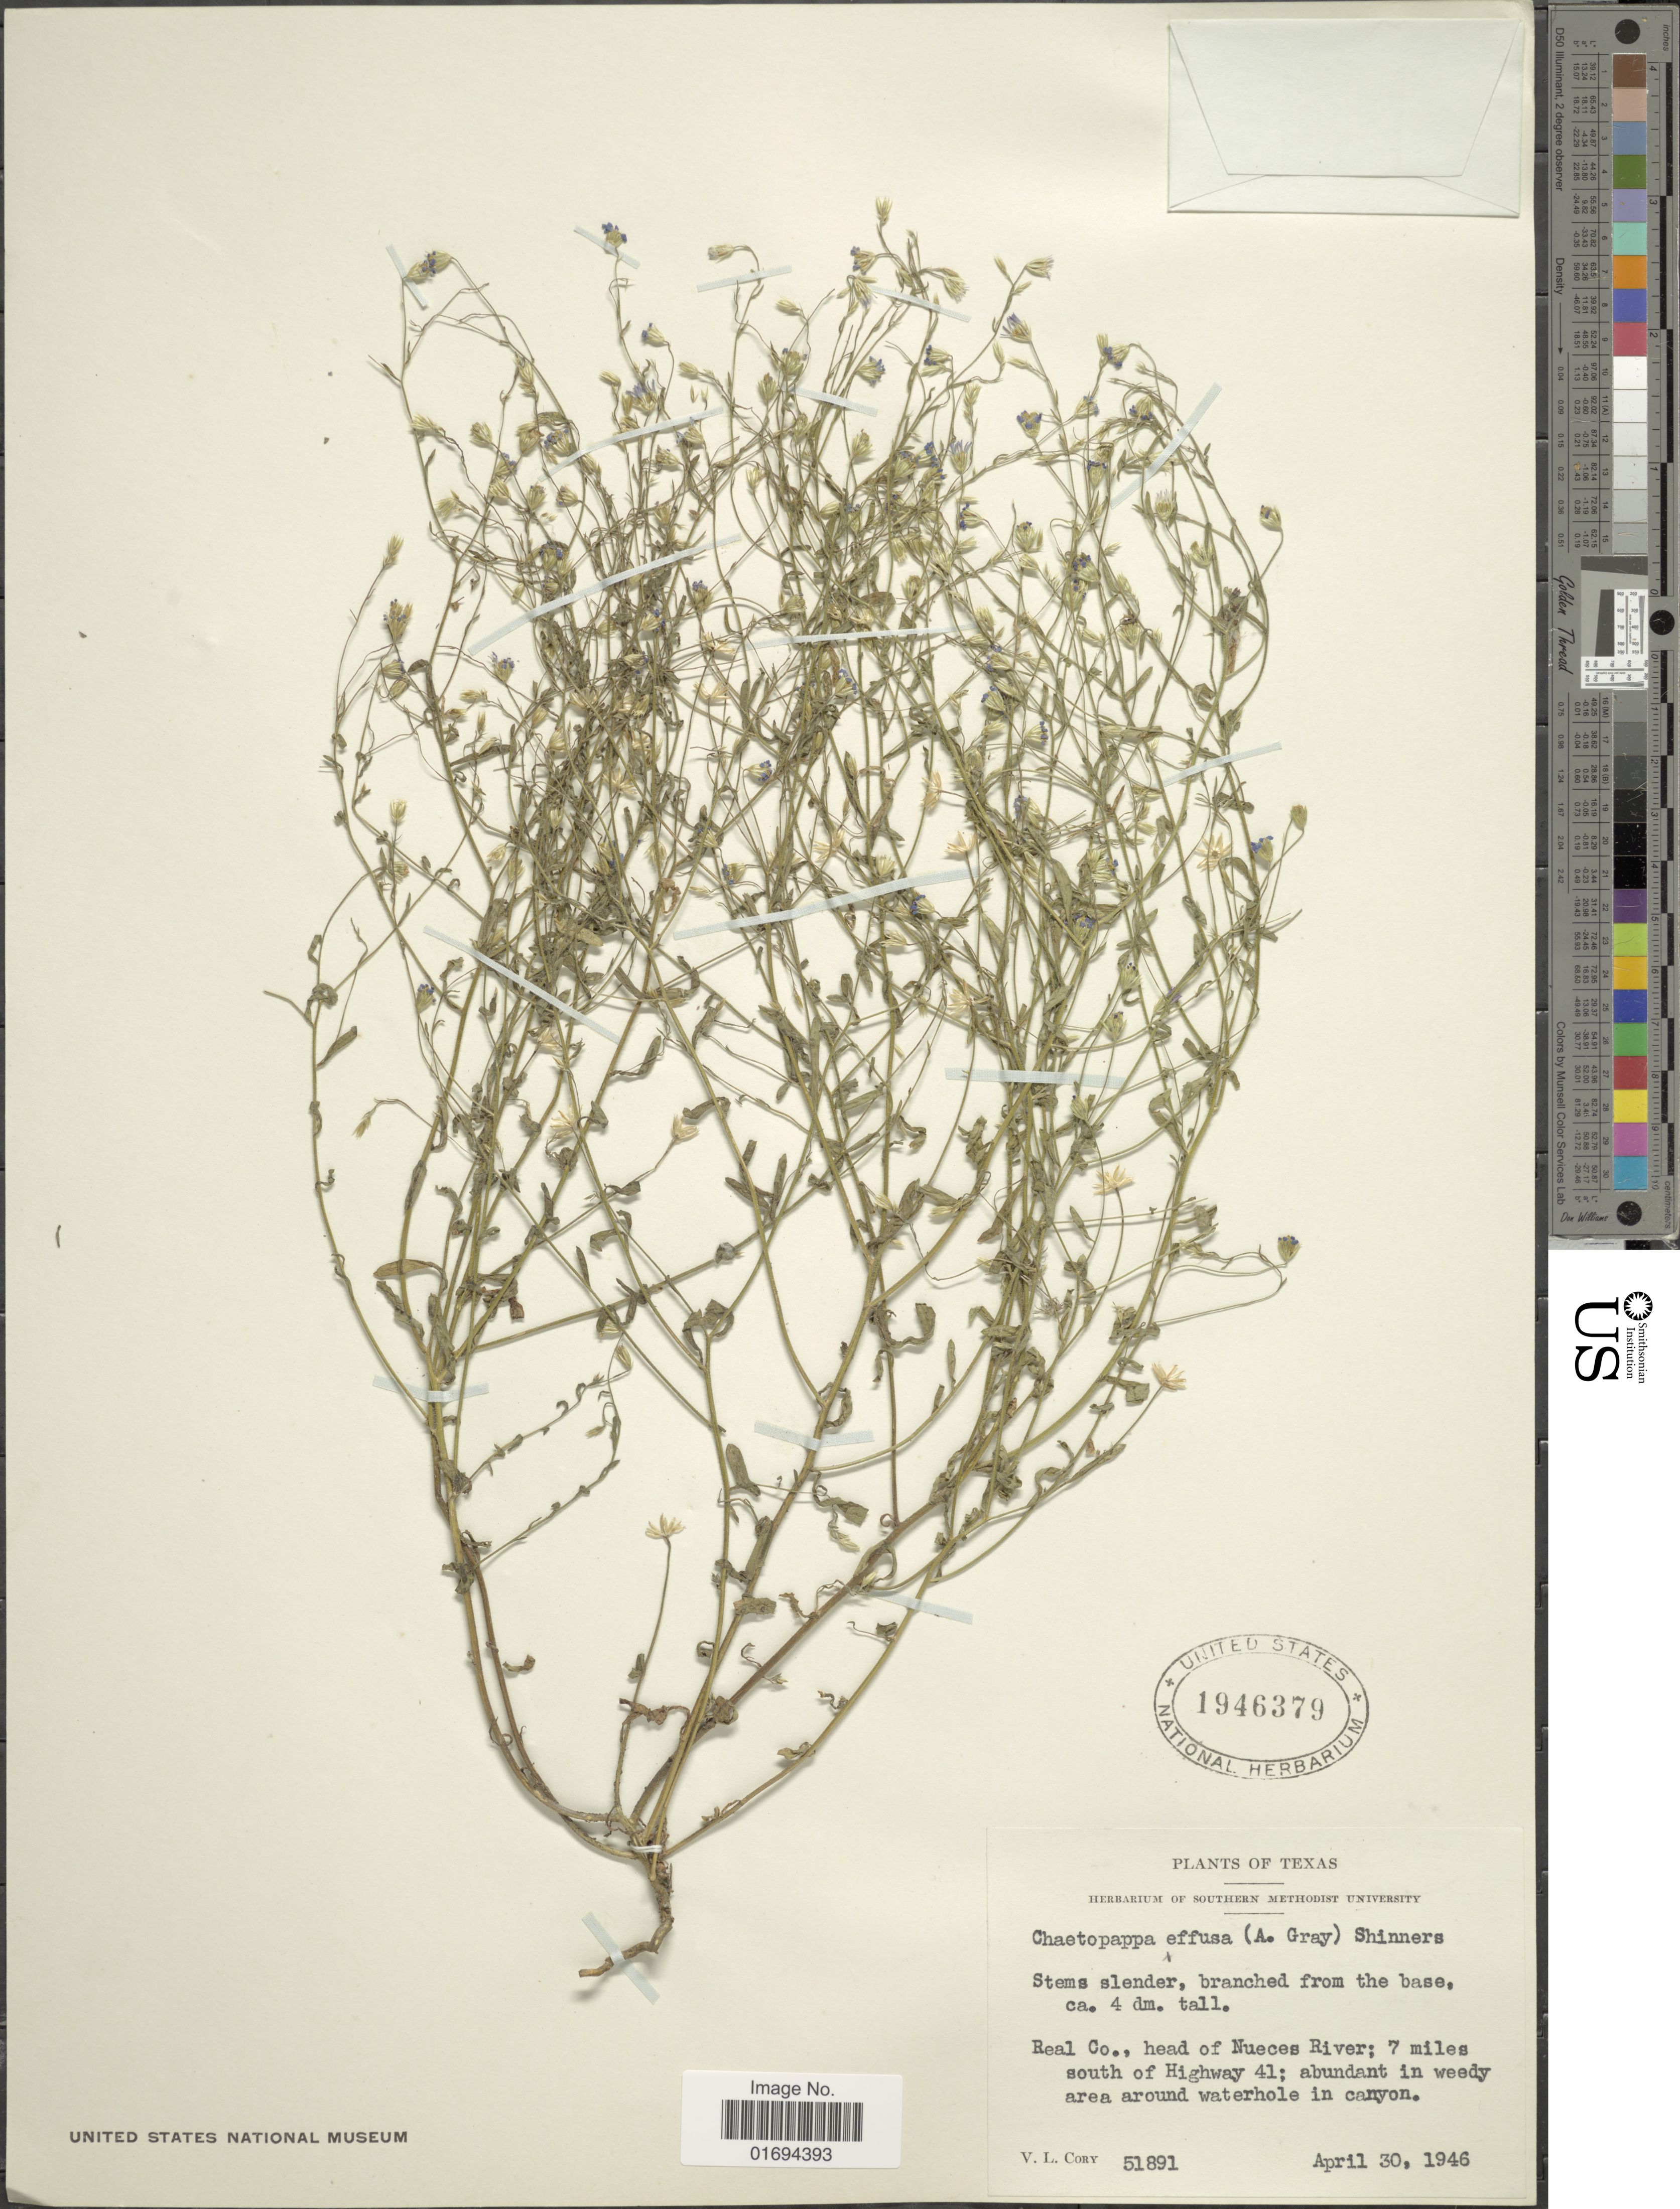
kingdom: Plantae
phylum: Tracheophyta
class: Magnoliopsida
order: Asterales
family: Asteraceae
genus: Chaetopappa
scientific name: Chaetopappa effusa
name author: (A. Gray) Shinners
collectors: V. Cory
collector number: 51891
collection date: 1946-04-30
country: United States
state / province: Texas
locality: Real Co., head of Nueces River; 7 miles south of Highway 41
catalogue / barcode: US 1946379